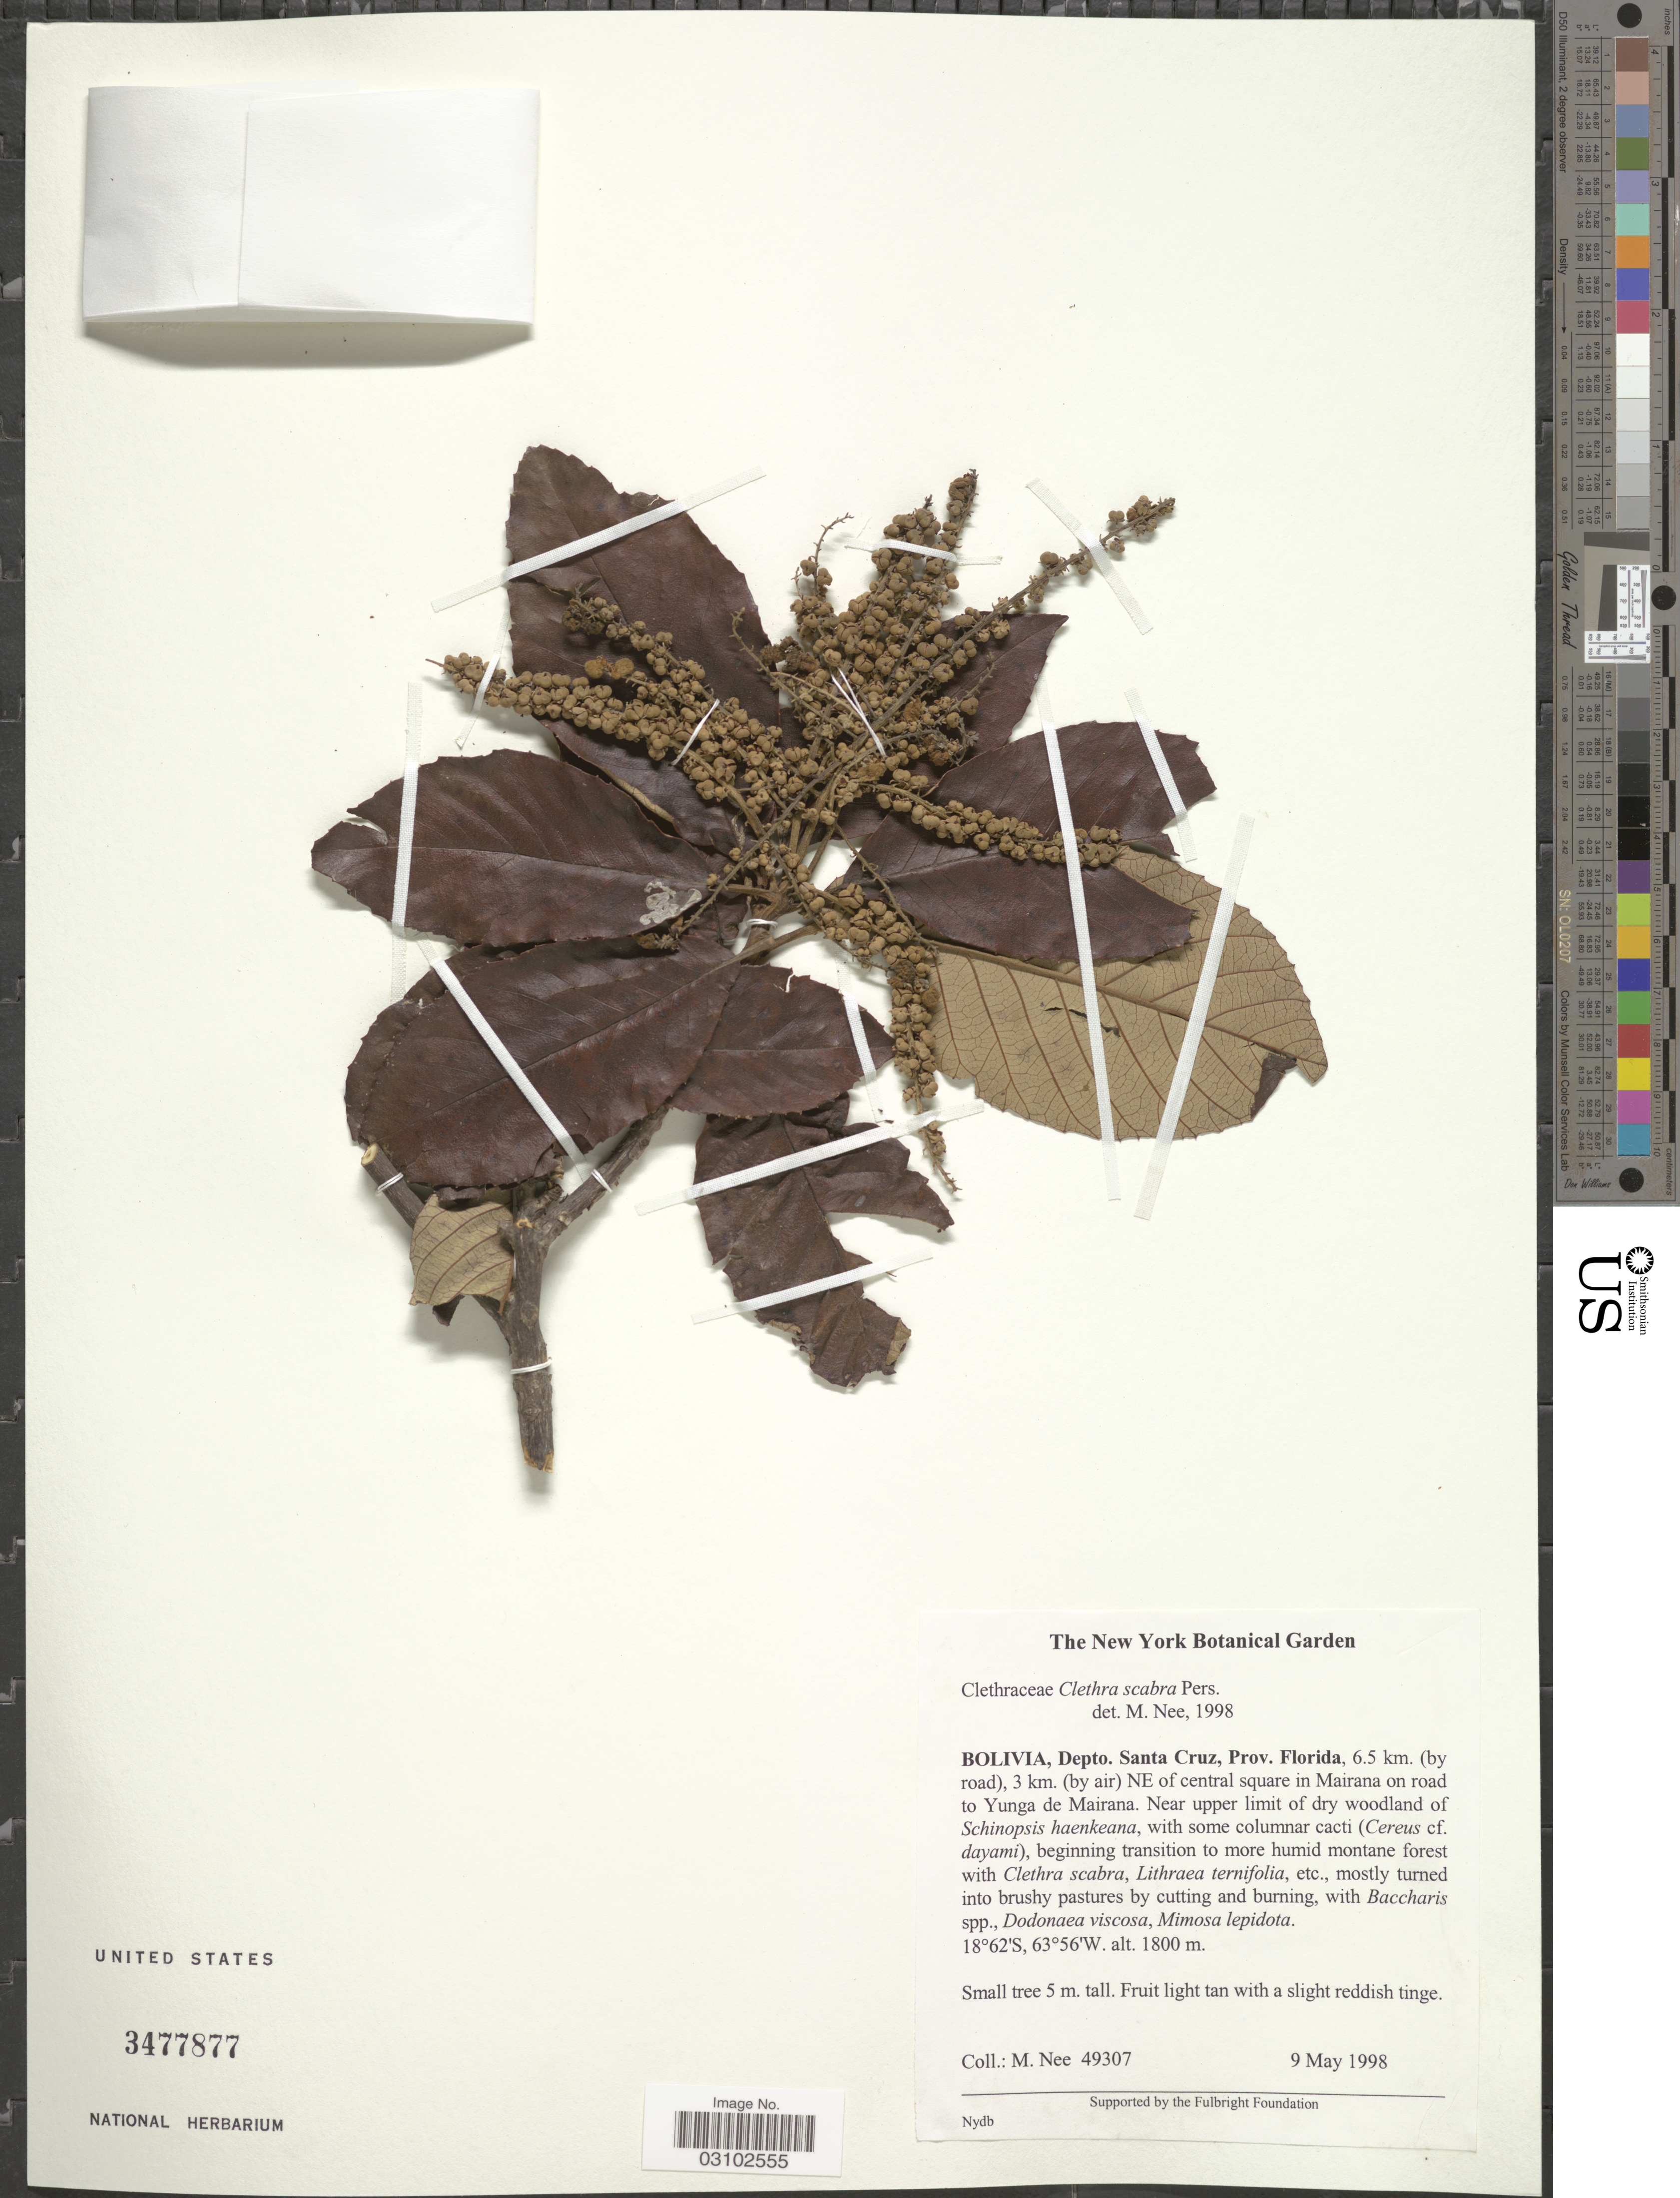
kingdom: Plantae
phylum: Tracheophyta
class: Magnoliopsida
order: Ericales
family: Clethraceae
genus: Clethra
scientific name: Clethra scabra var. scabra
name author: Pers.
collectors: M. Nee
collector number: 49307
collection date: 1998-05-09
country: Bolivia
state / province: Santa Cruz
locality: Depto. Santa Cruz, Prov. Florida, 6.5 km (by road), 3 km (by air) NE of central square in Mairana on road to Yunga de Mairana.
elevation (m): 1800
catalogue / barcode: US 3477877